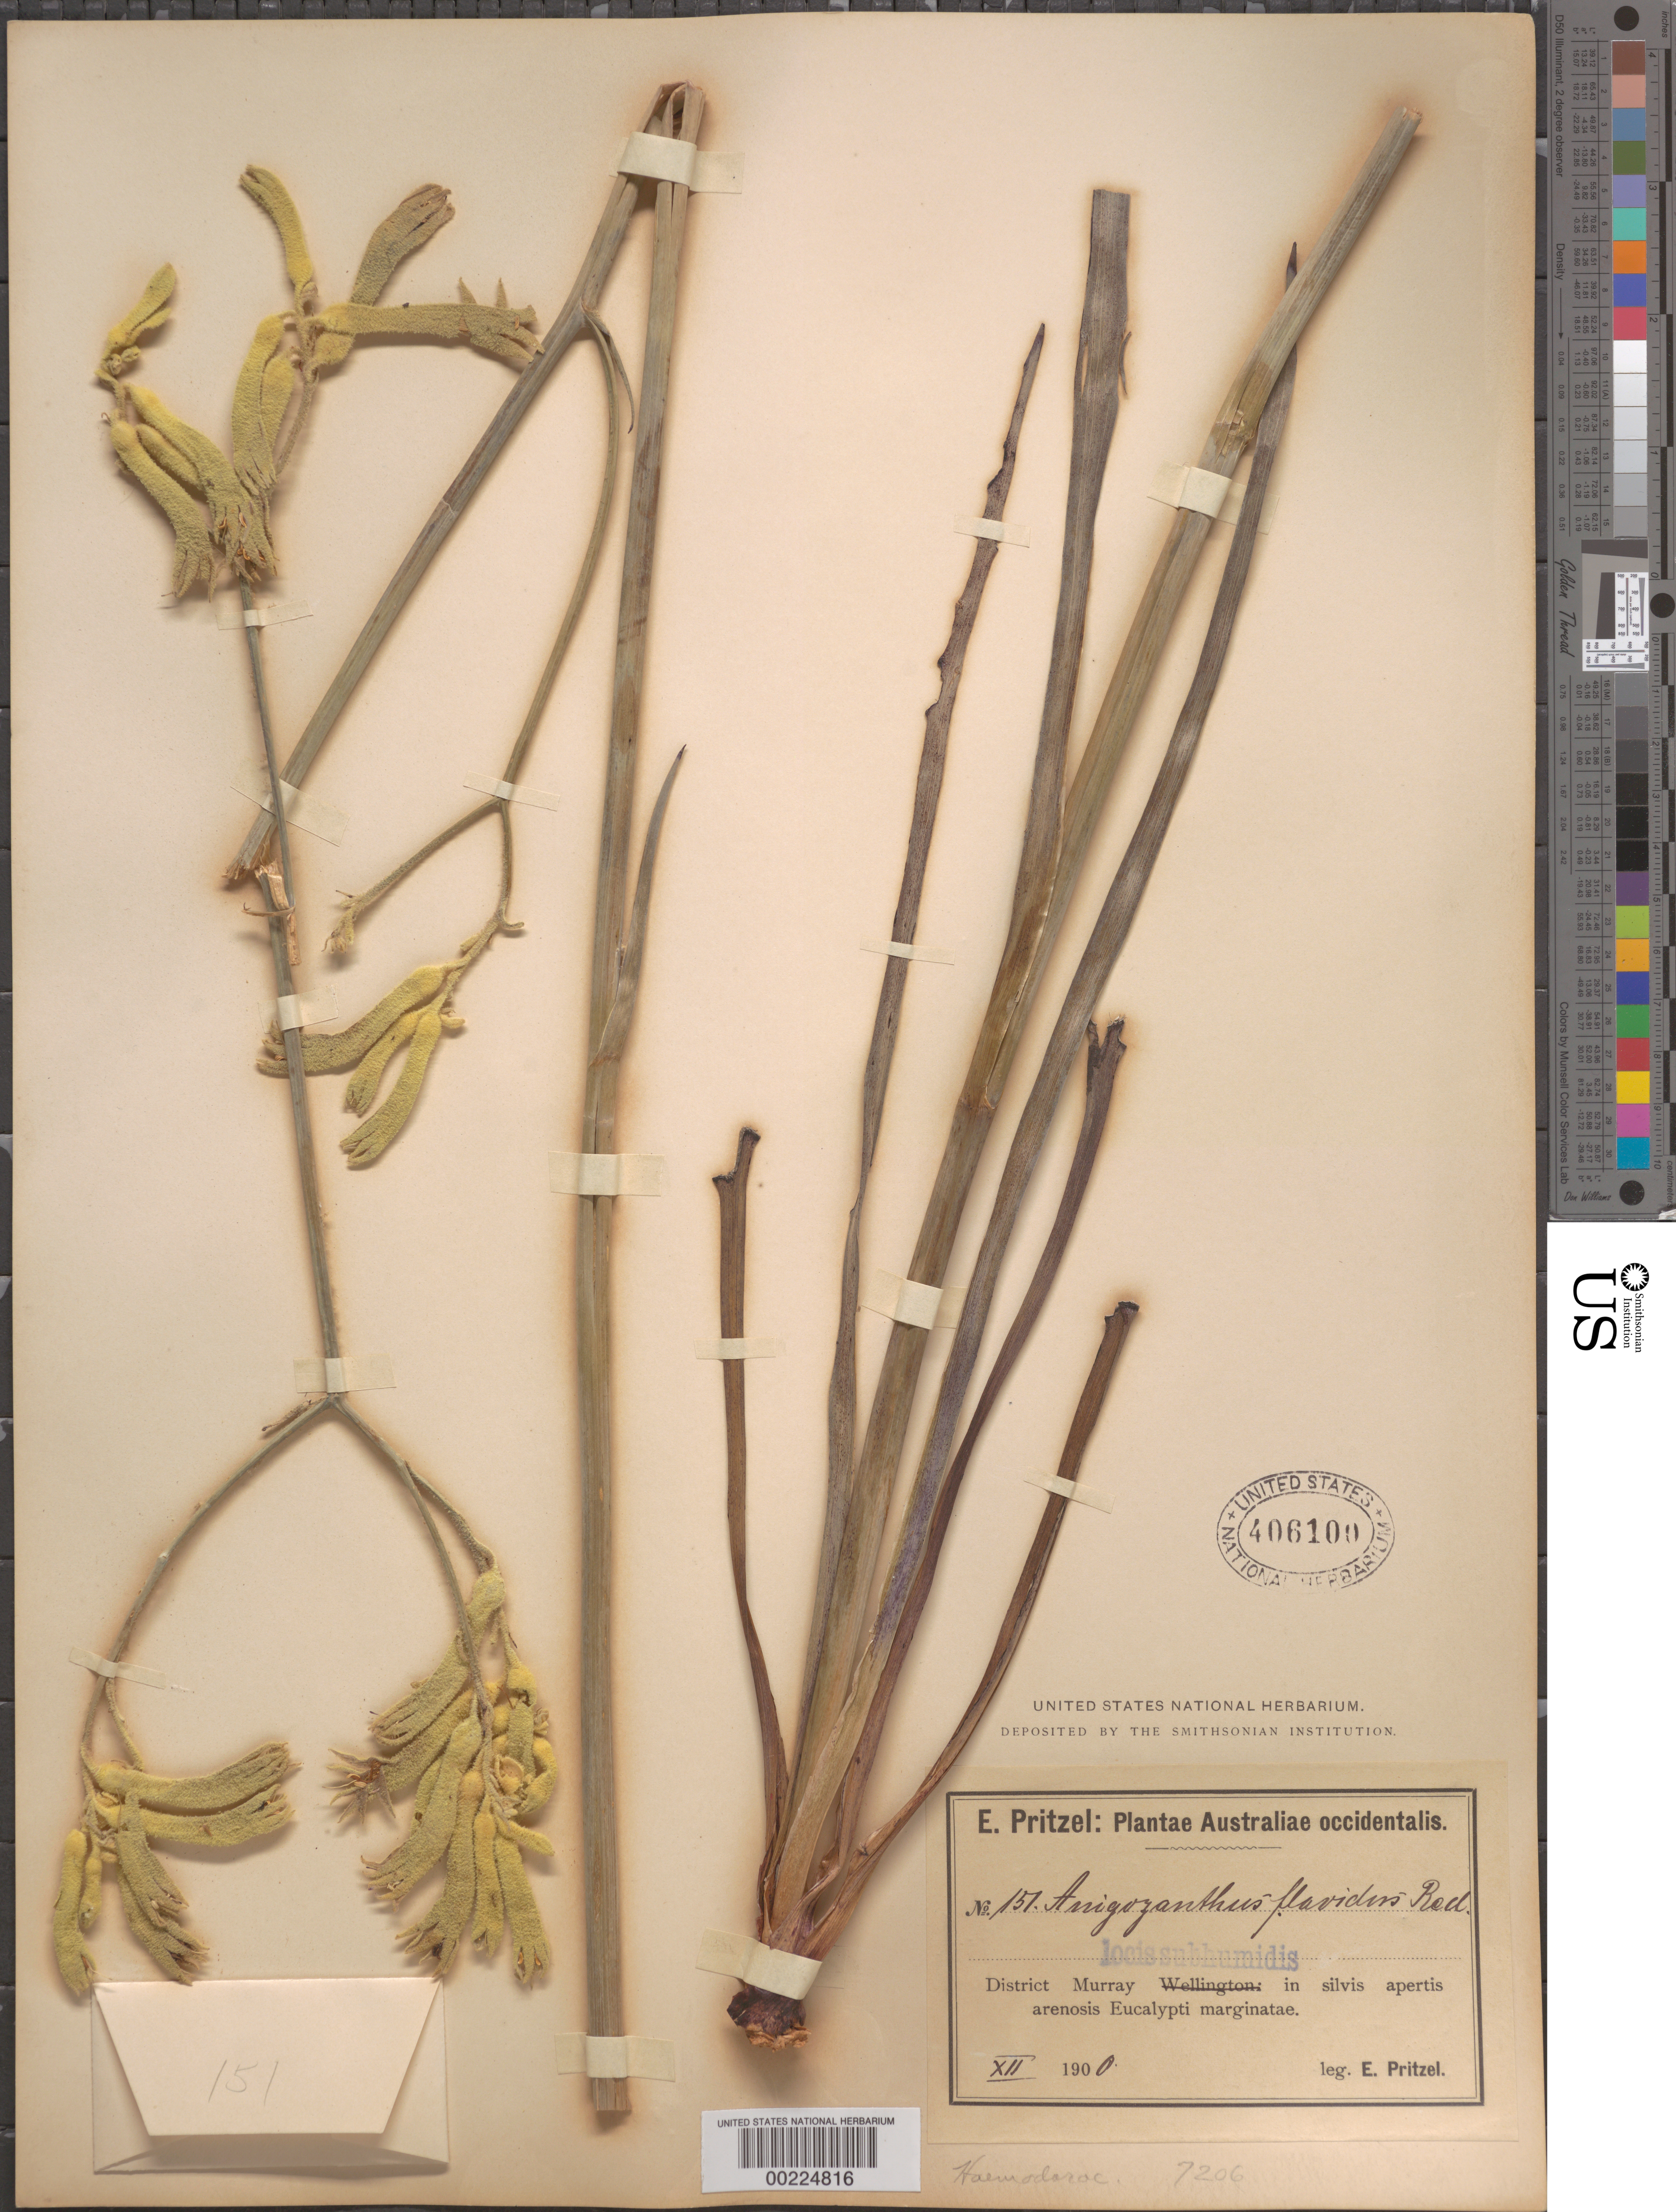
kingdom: Plantae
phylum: Tracheophyta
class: Liliopsida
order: Commelinales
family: Haemodoraceae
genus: Anigozanthos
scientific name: Anigozanthos flavidus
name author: DC.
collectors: E. G. Pritzel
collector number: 151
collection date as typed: Dec 1900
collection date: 1900-12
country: Australia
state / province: Western Australia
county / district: Murray ?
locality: Murry dist. (?)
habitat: Sub-humid locality; open woods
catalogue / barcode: US 406100